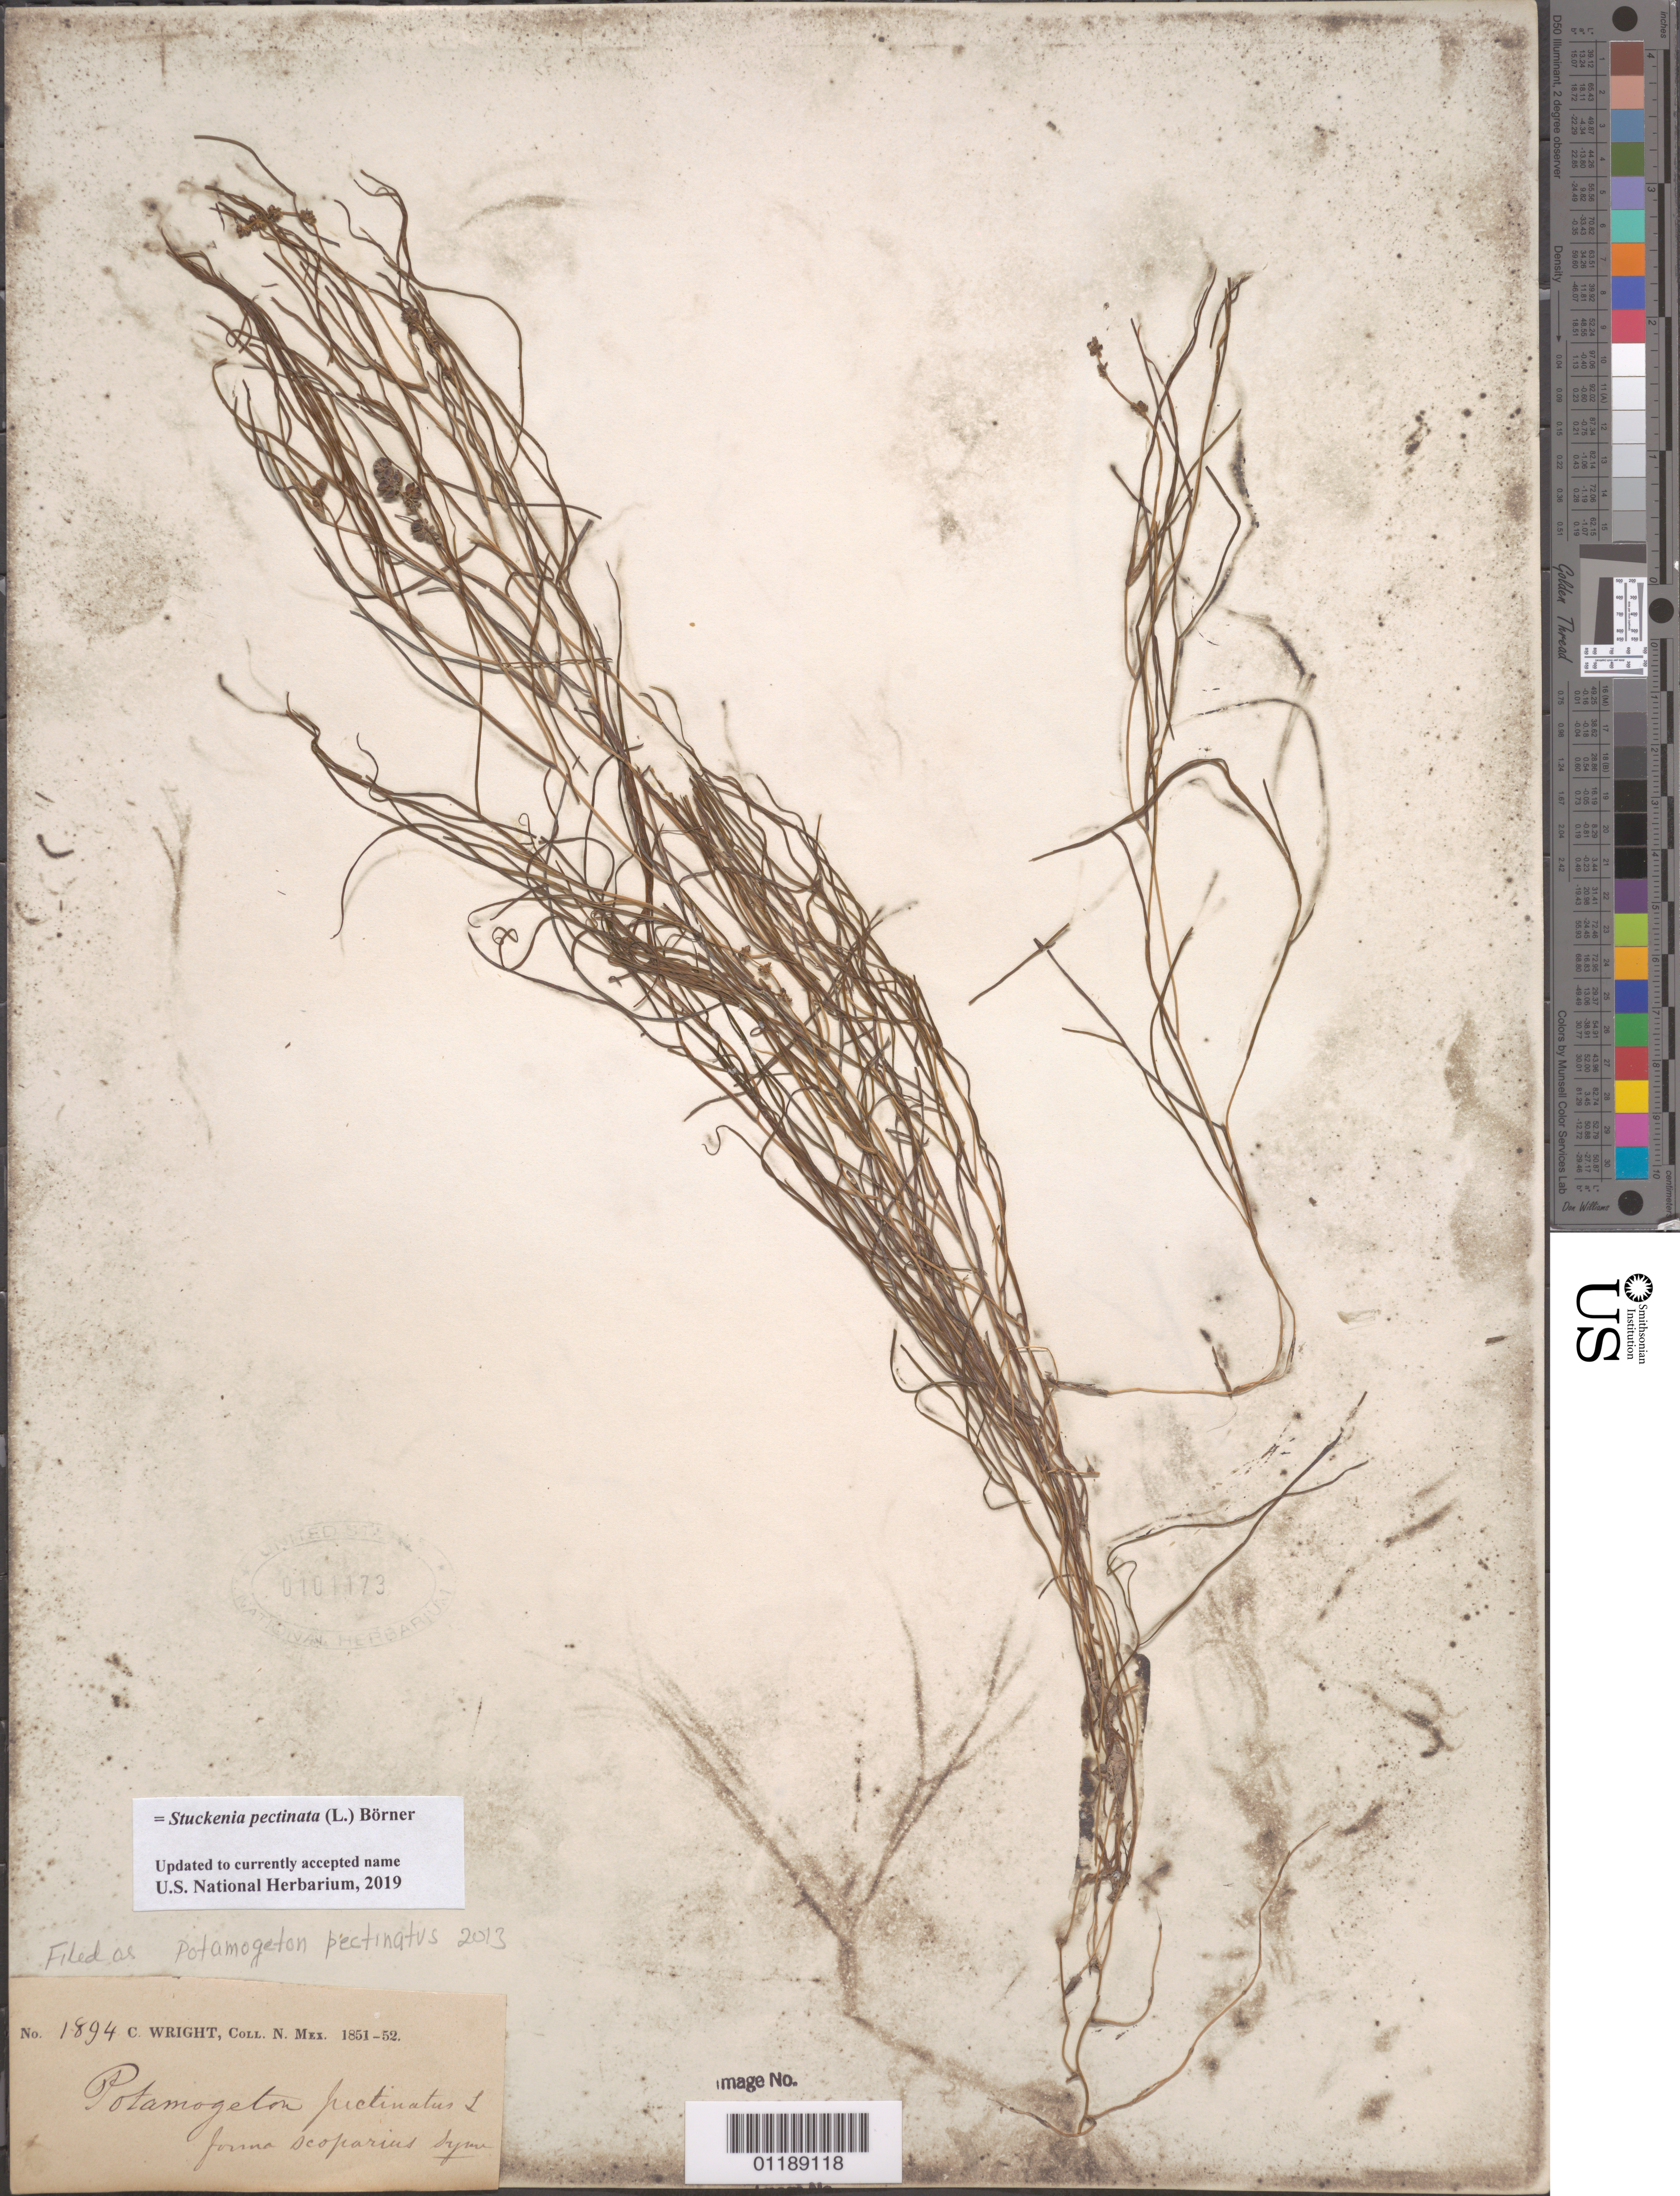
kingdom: Plantae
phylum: Tracheophyta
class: Liliopsida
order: Alismatales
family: Potamogetonaceae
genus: Stuckenia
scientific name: Stuckenia pectinata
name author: (L.) Börner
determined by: Strong, Mark T., (BOT), Smithsonian Institution - National Museum of Natural History (UNITED STATES)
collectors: C. Wright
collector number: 1894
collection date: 1851/1852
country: United States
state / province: New Mexico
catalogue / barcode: US 101173